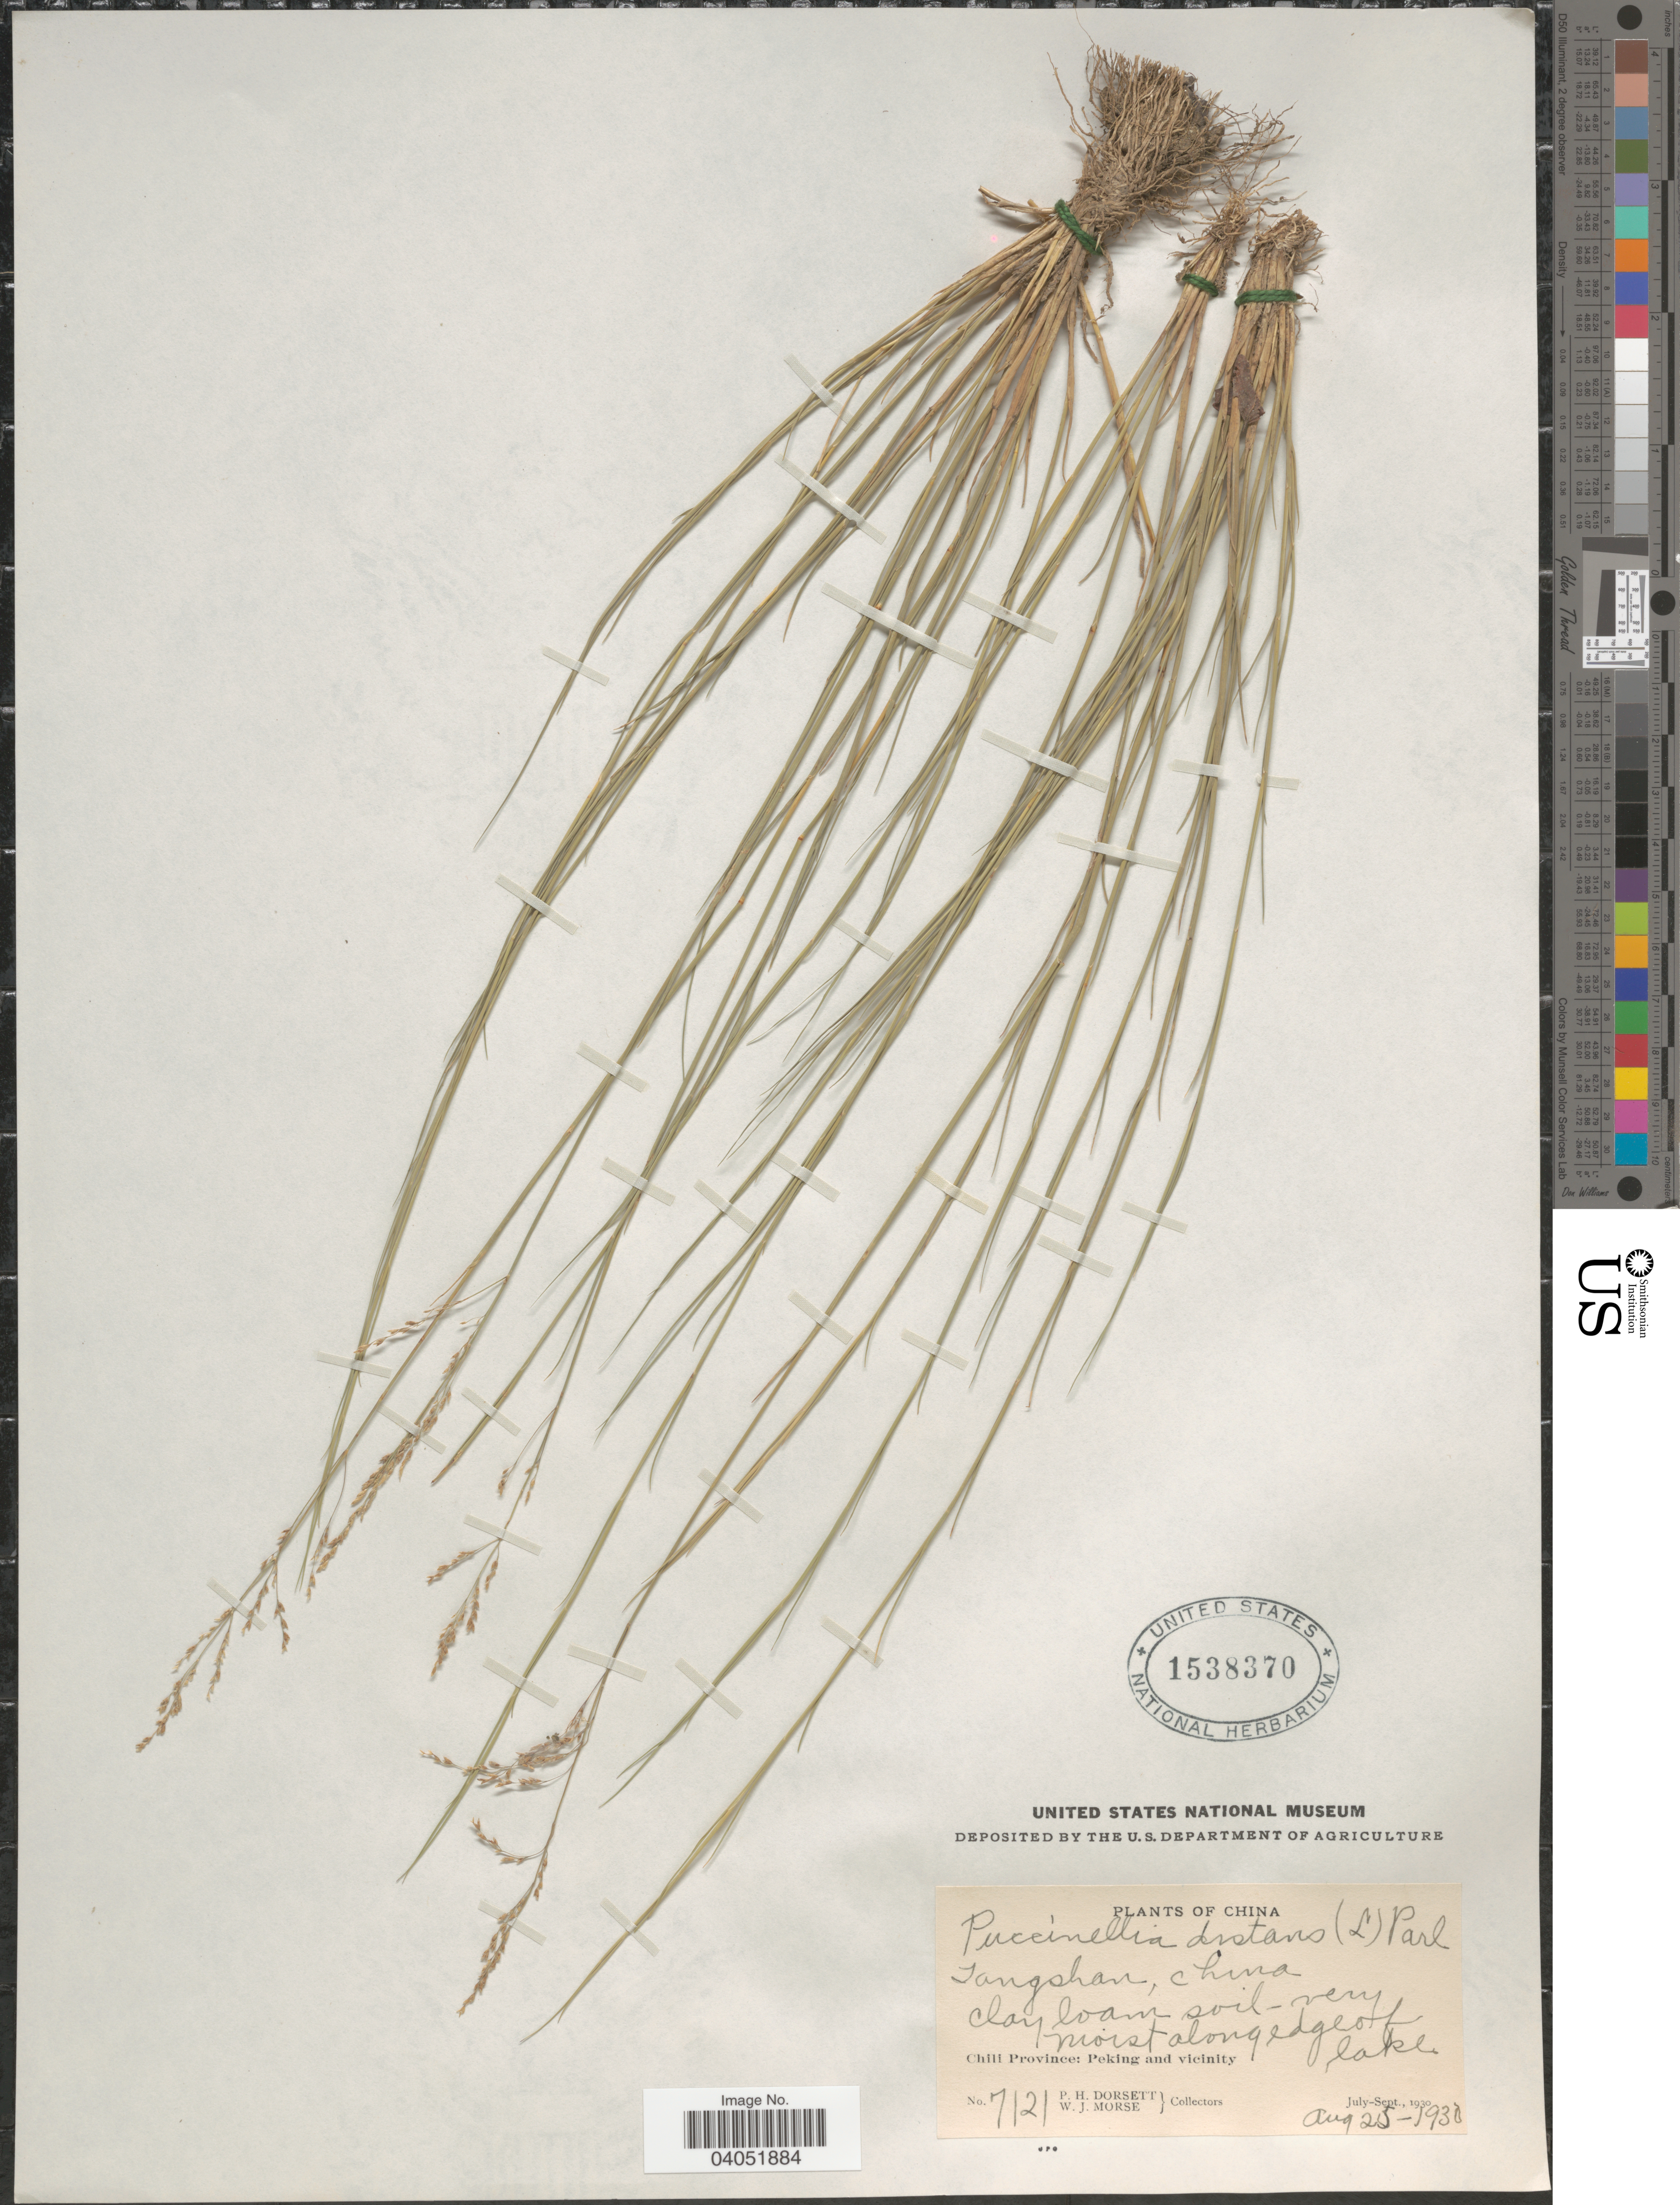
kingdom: Plantae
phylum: Tracheophyta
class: Liliopsida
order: Poales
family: Poaceae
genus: Puccinellia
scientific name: Puccinellia distans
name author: (Jacq.) Parl.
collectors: P. H. Dorsett & W. J. Morse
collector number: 7121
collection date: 1930-08-25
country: China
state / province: Beijing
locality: Chili Province: Peking and vicinity.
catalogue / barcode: US 1538370